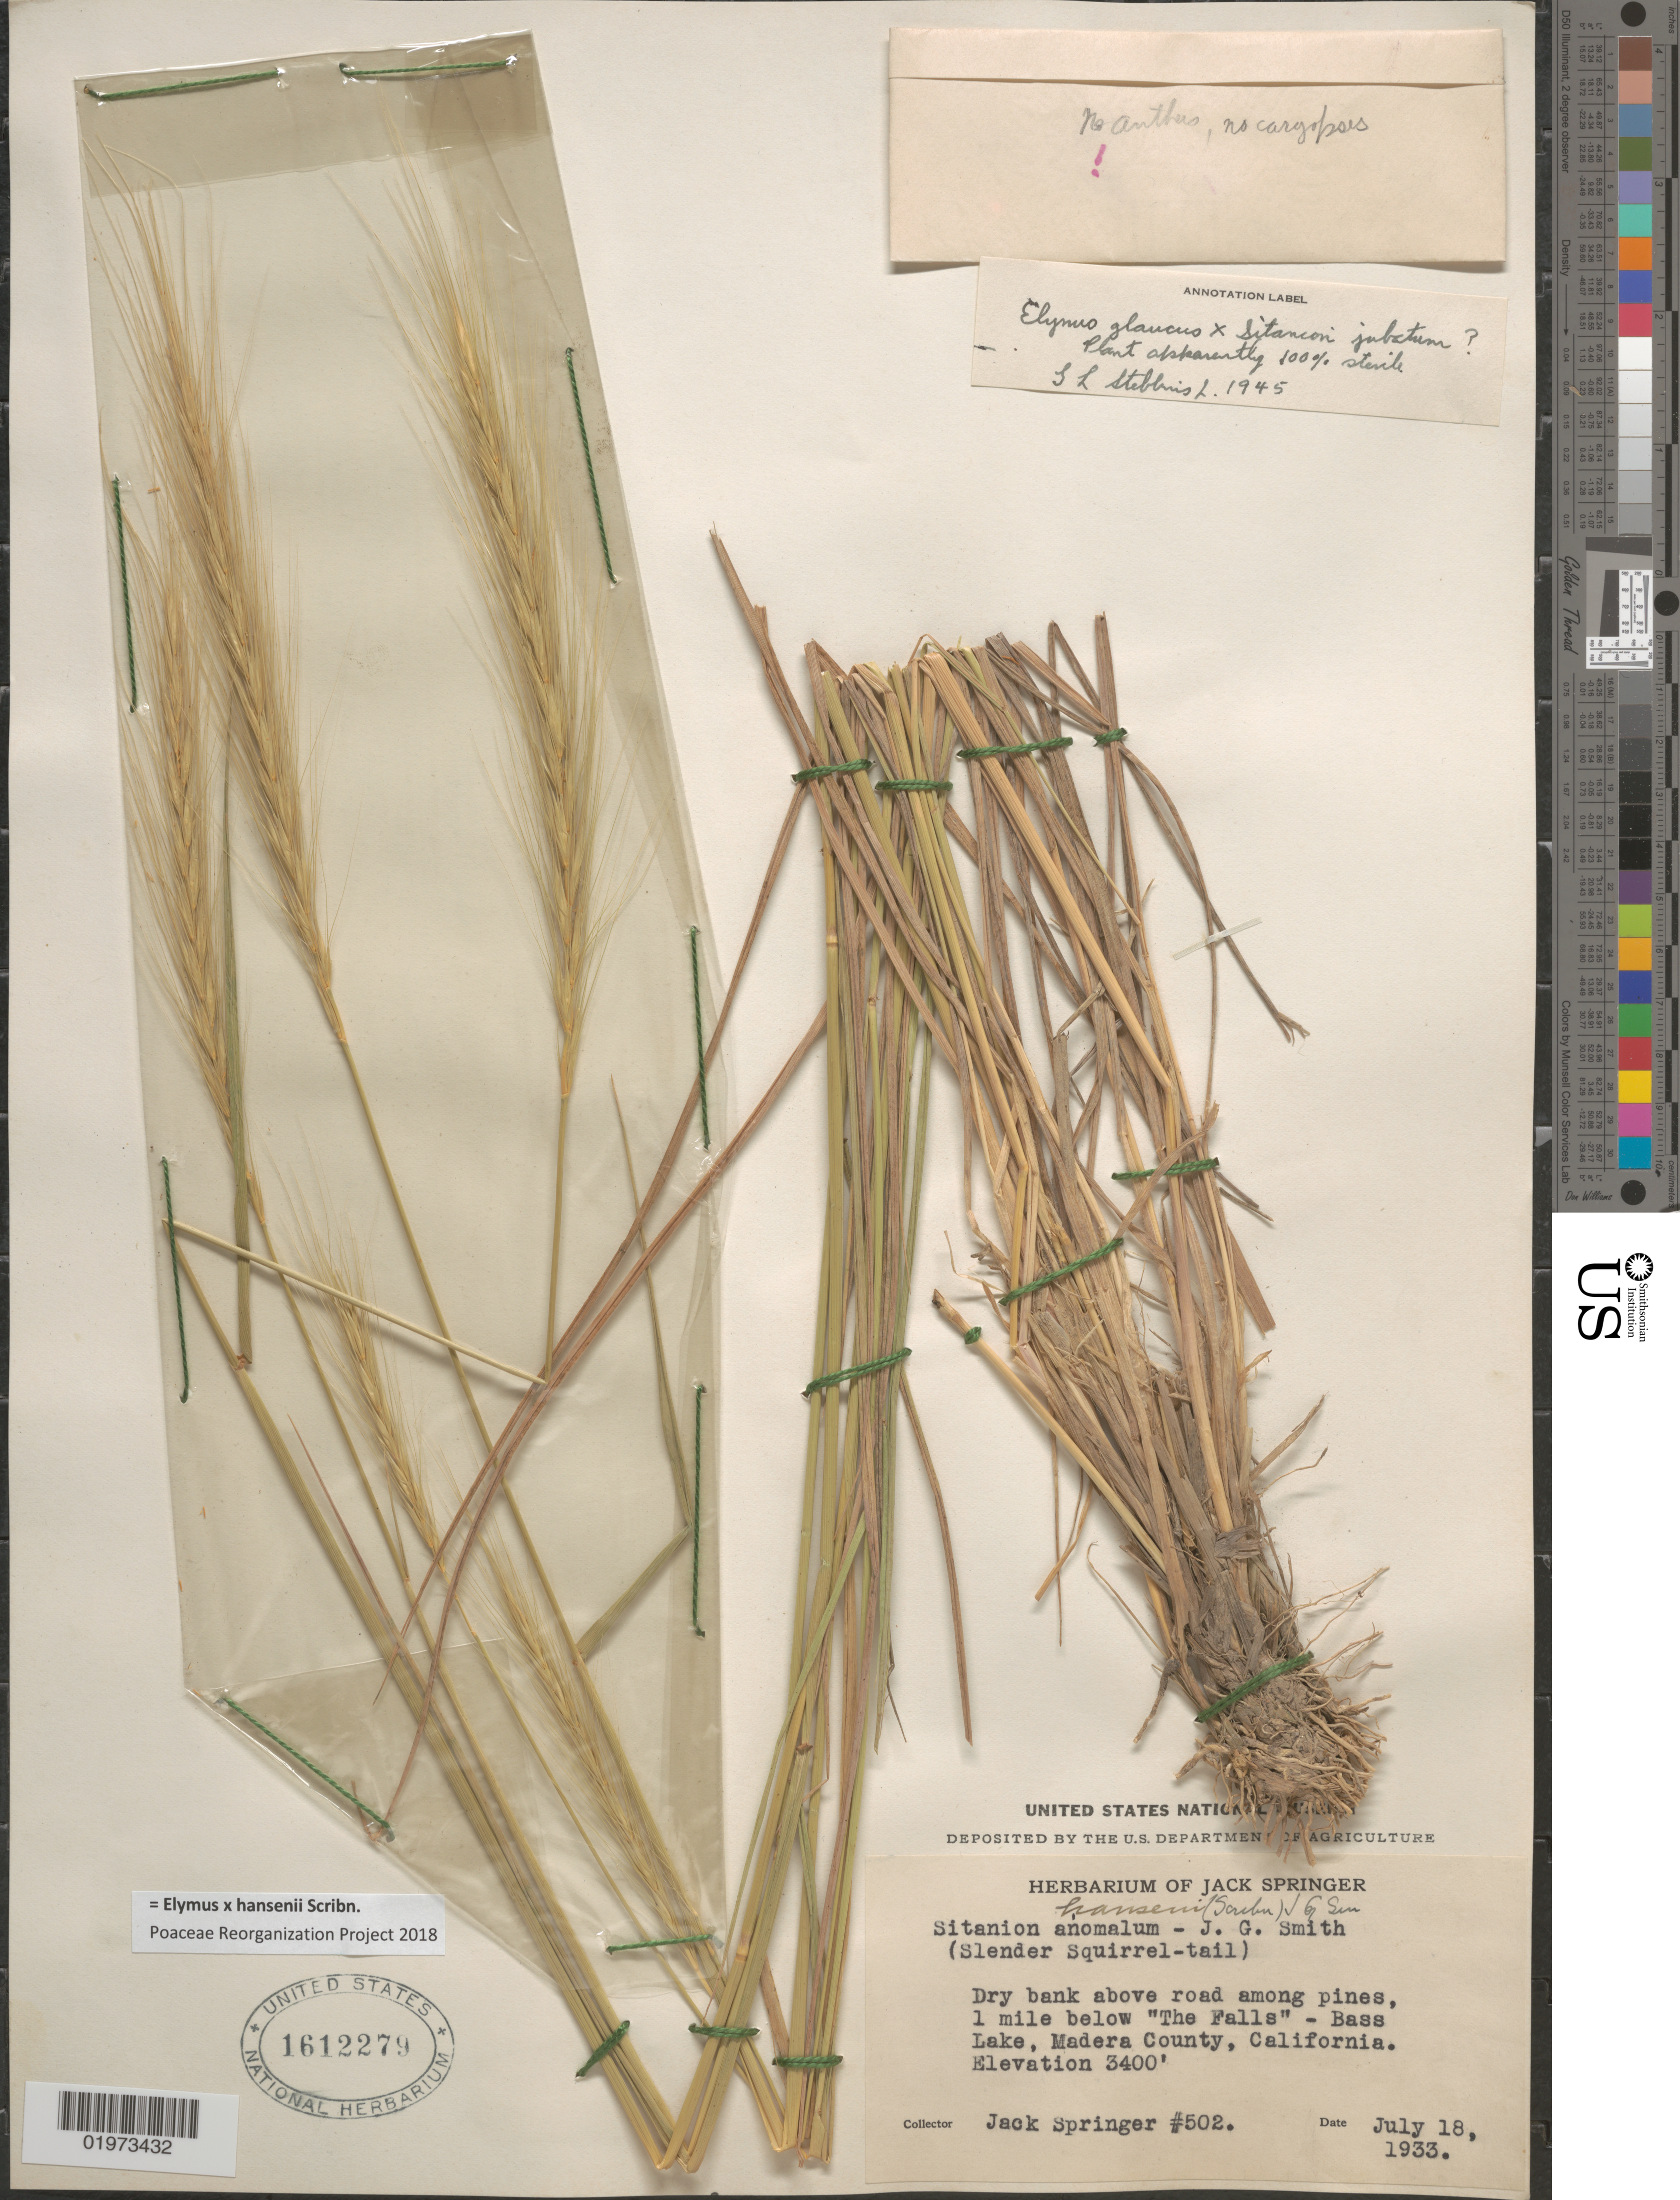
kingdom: Plantae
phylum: Tracheophyta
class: Liliopsida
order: Poales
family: Poaceae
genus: Elymus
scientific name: Elymus x hansenii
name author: Scribn.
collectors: J. Springer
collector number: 502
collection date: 1933-07-18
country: United States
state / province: California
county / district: Madera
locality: Dry bank above road among pines, 1 mile below "The Falls" - Bass Lake, Madera County.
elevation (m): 1036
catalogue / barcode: US 1612279